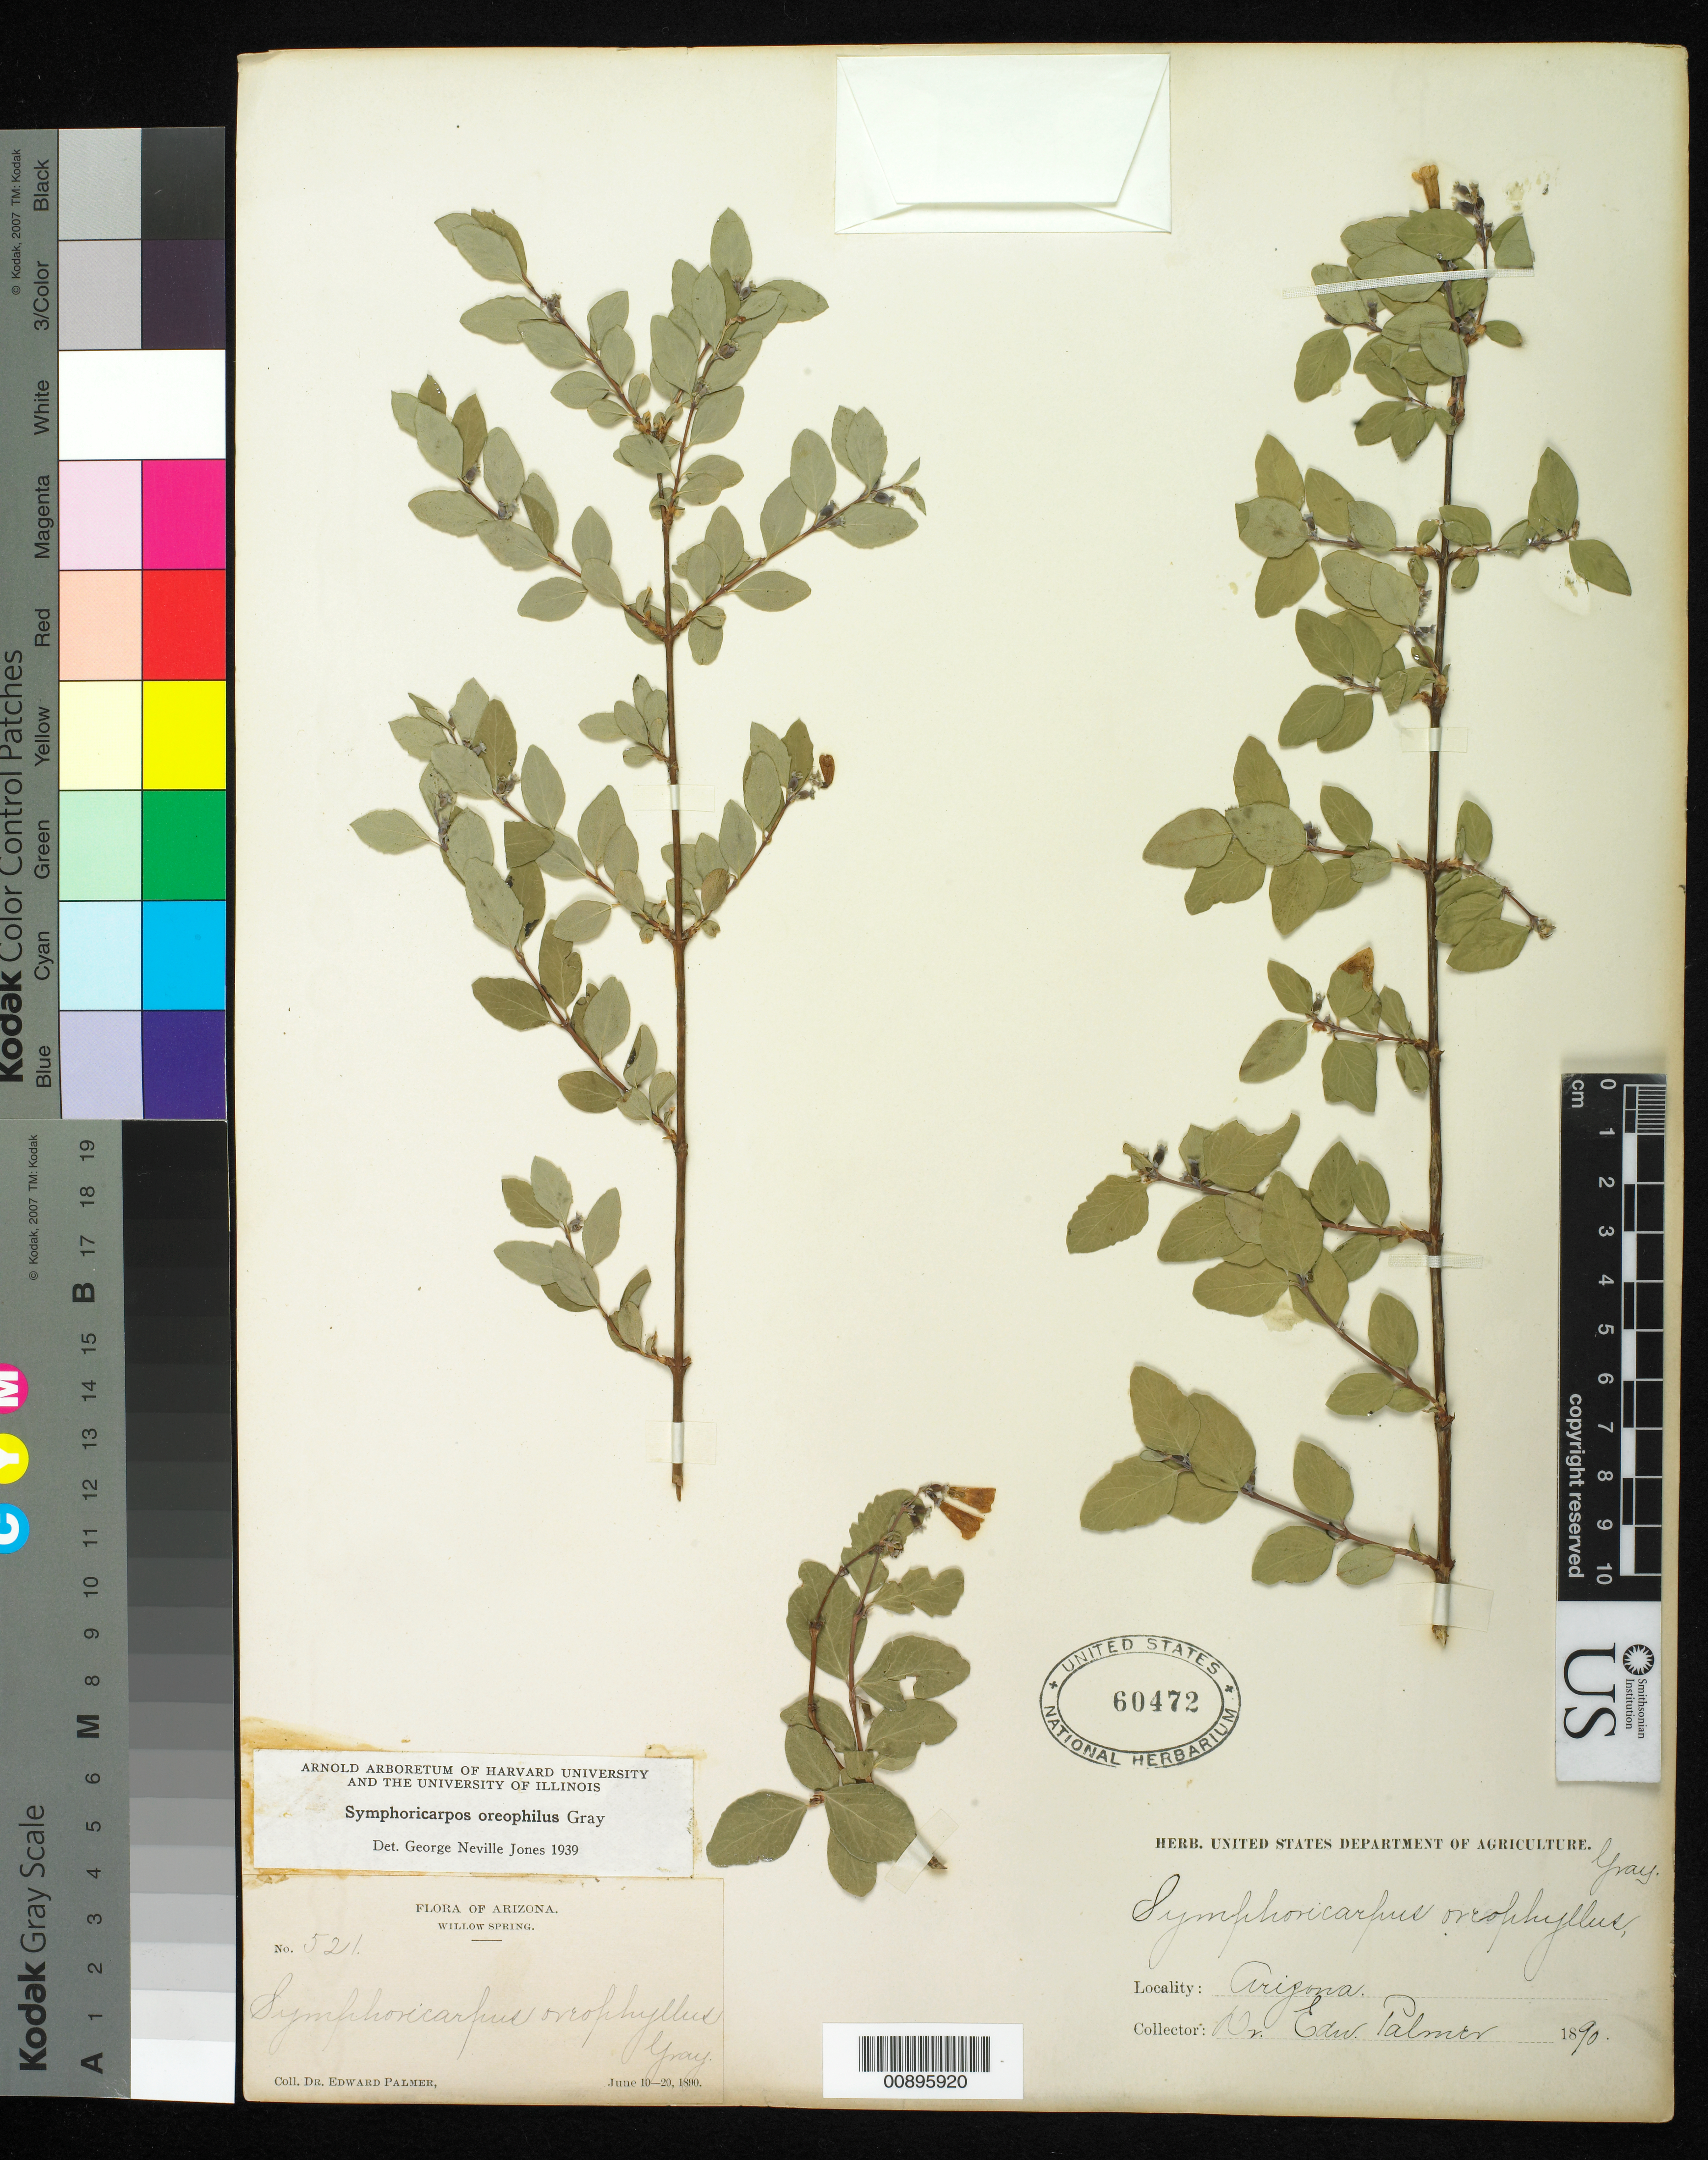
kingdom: Plantae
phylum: Tracheophyta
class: Magnoliopsida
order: Dipsacales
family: Caprifoliaceae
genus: Symphoricarpos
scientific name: Symphoricarpos oreophilus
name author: A. Gray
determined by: Jones, G. N.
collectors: E. Palmer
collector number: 521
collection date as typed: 10 Jun 1890 to 20 Jun 1890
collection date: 1890-06-10/1890-06-20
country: United States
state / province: Arizona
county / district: Coconino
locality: Willow Spring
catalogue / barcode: US 60472